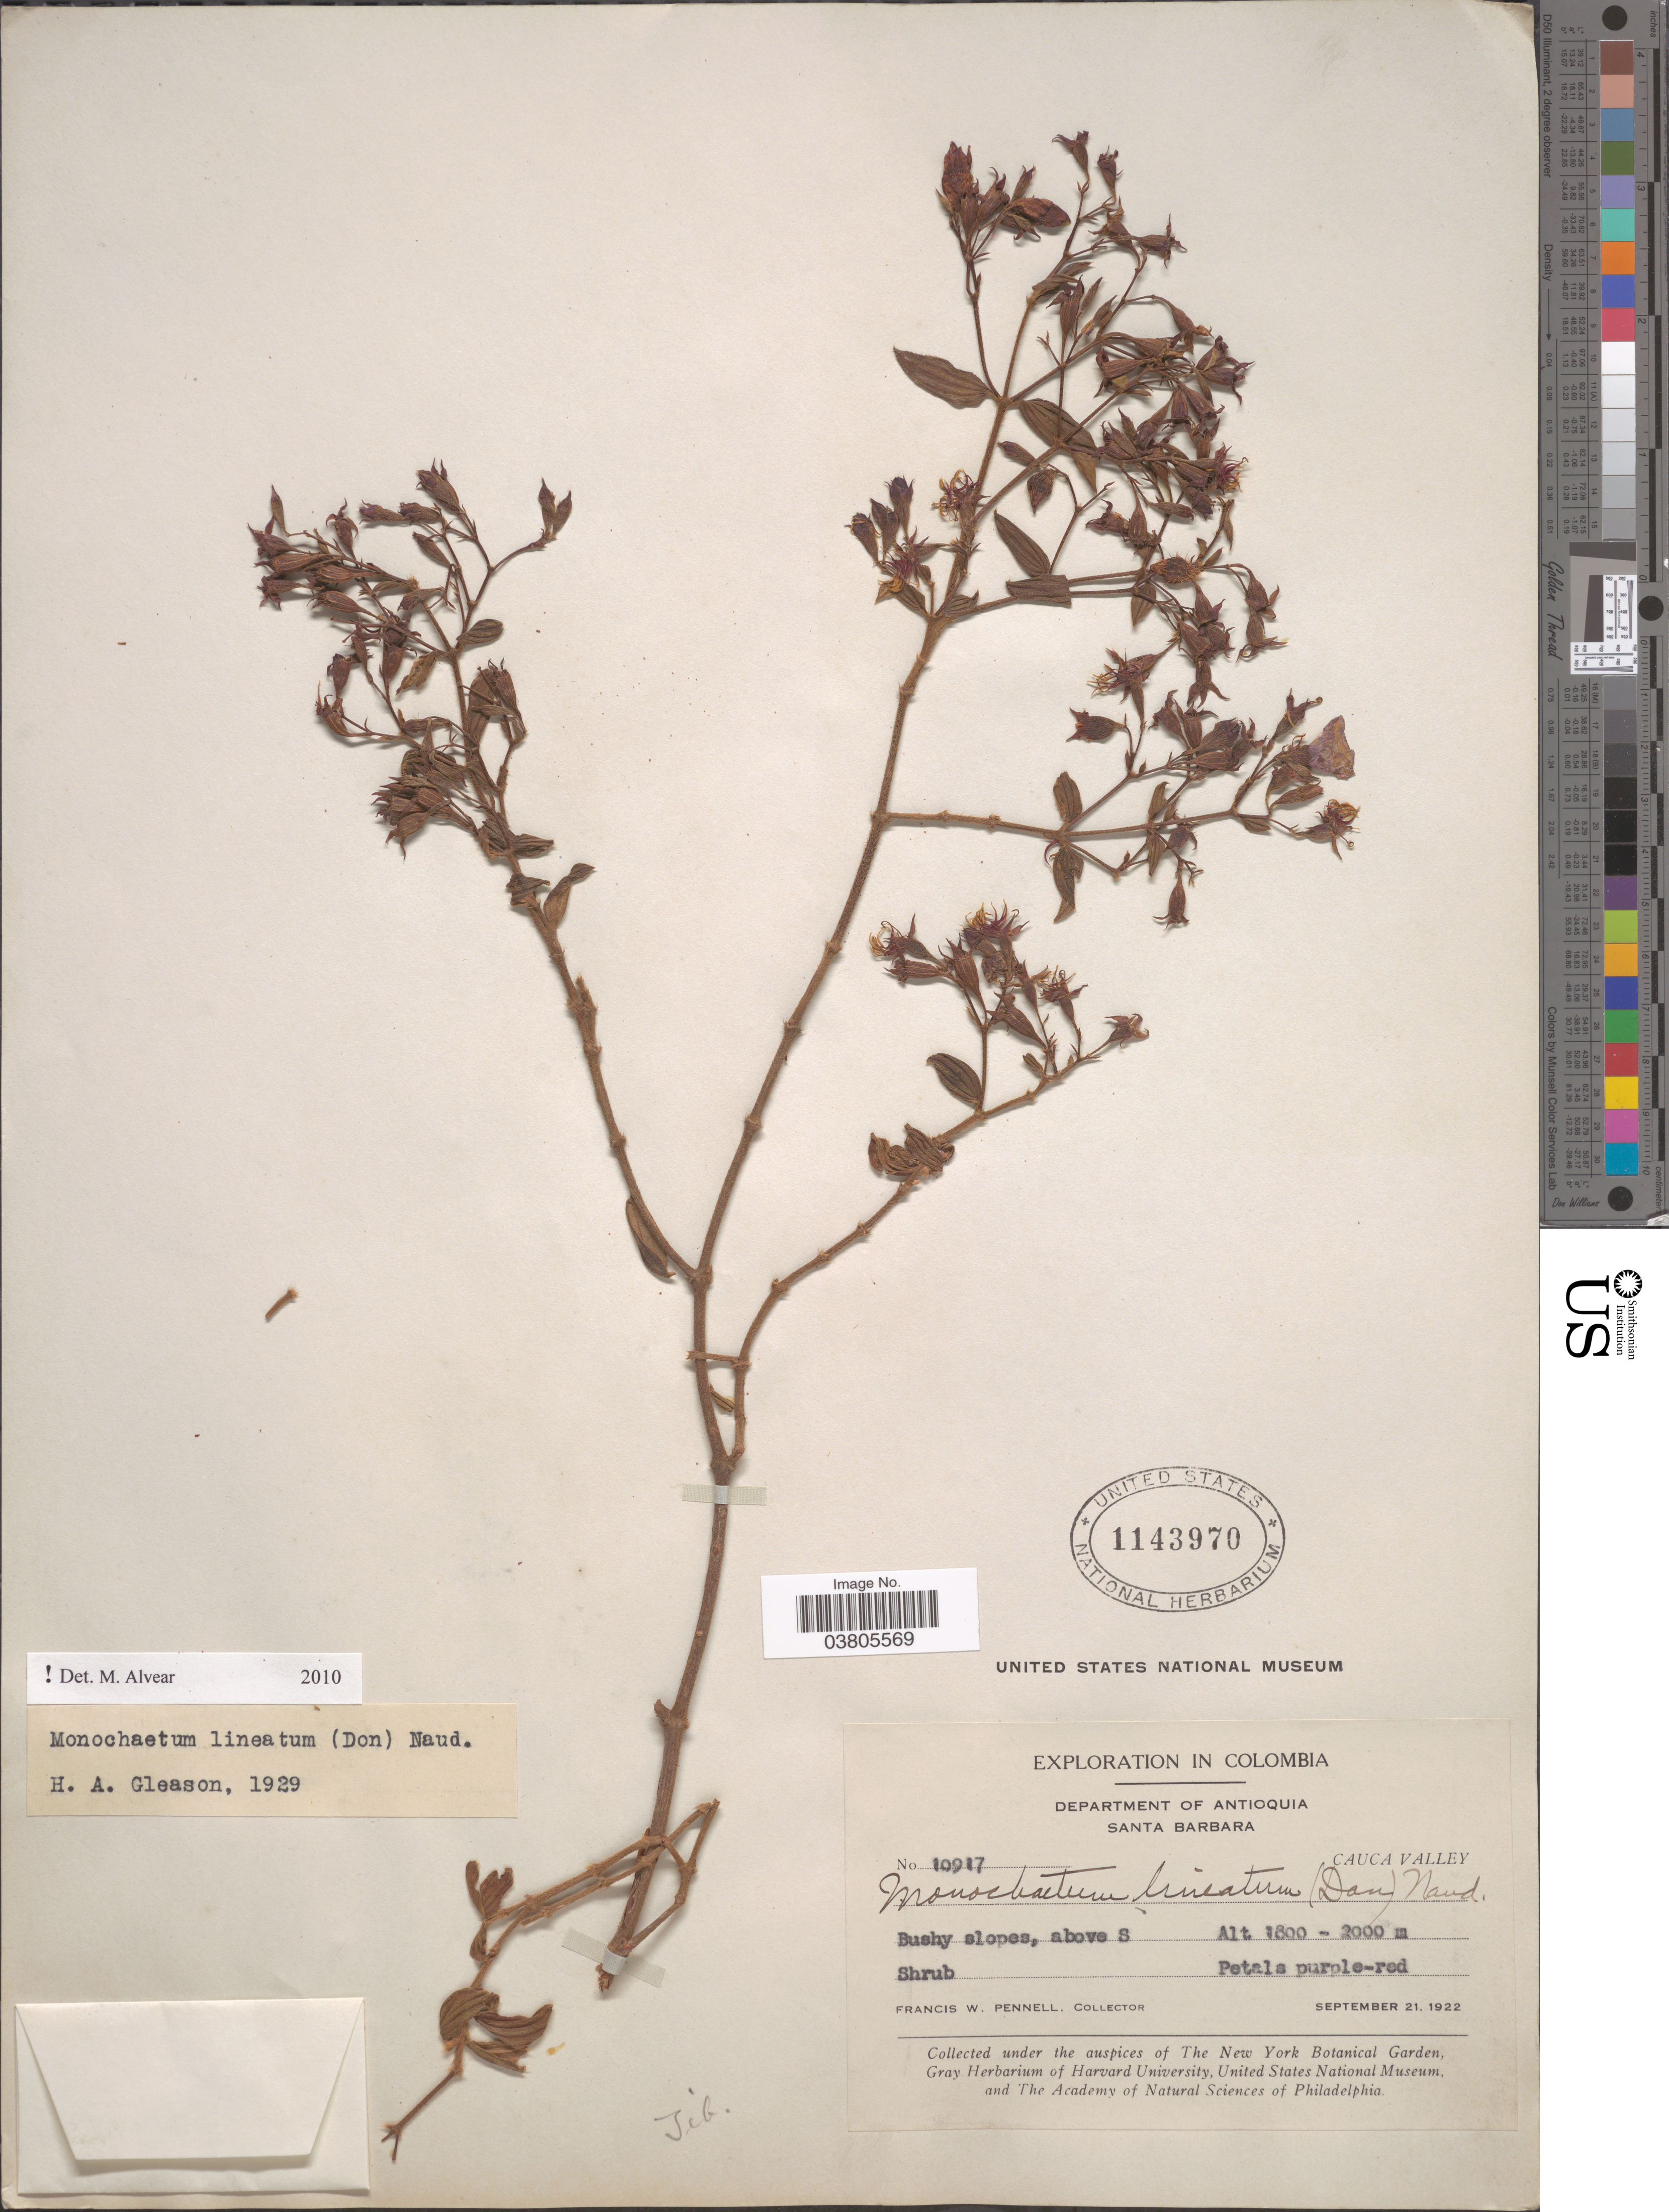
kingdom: Plantae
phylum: Tracheophyta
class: Magnoliopsida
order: Myrtales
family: Melastomataceae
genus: Monochaetum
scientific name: Monochaetum lineatum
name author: (D. Don) Naudin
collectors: F. W. Pennell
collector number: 10917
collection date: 1922-09-21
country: Colombia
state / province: Antioquia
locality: Department of Antioquia. Santa Barbara. Cauca Valley. Bushy slopes, above S.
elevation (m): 1800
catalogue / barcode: US 1143970